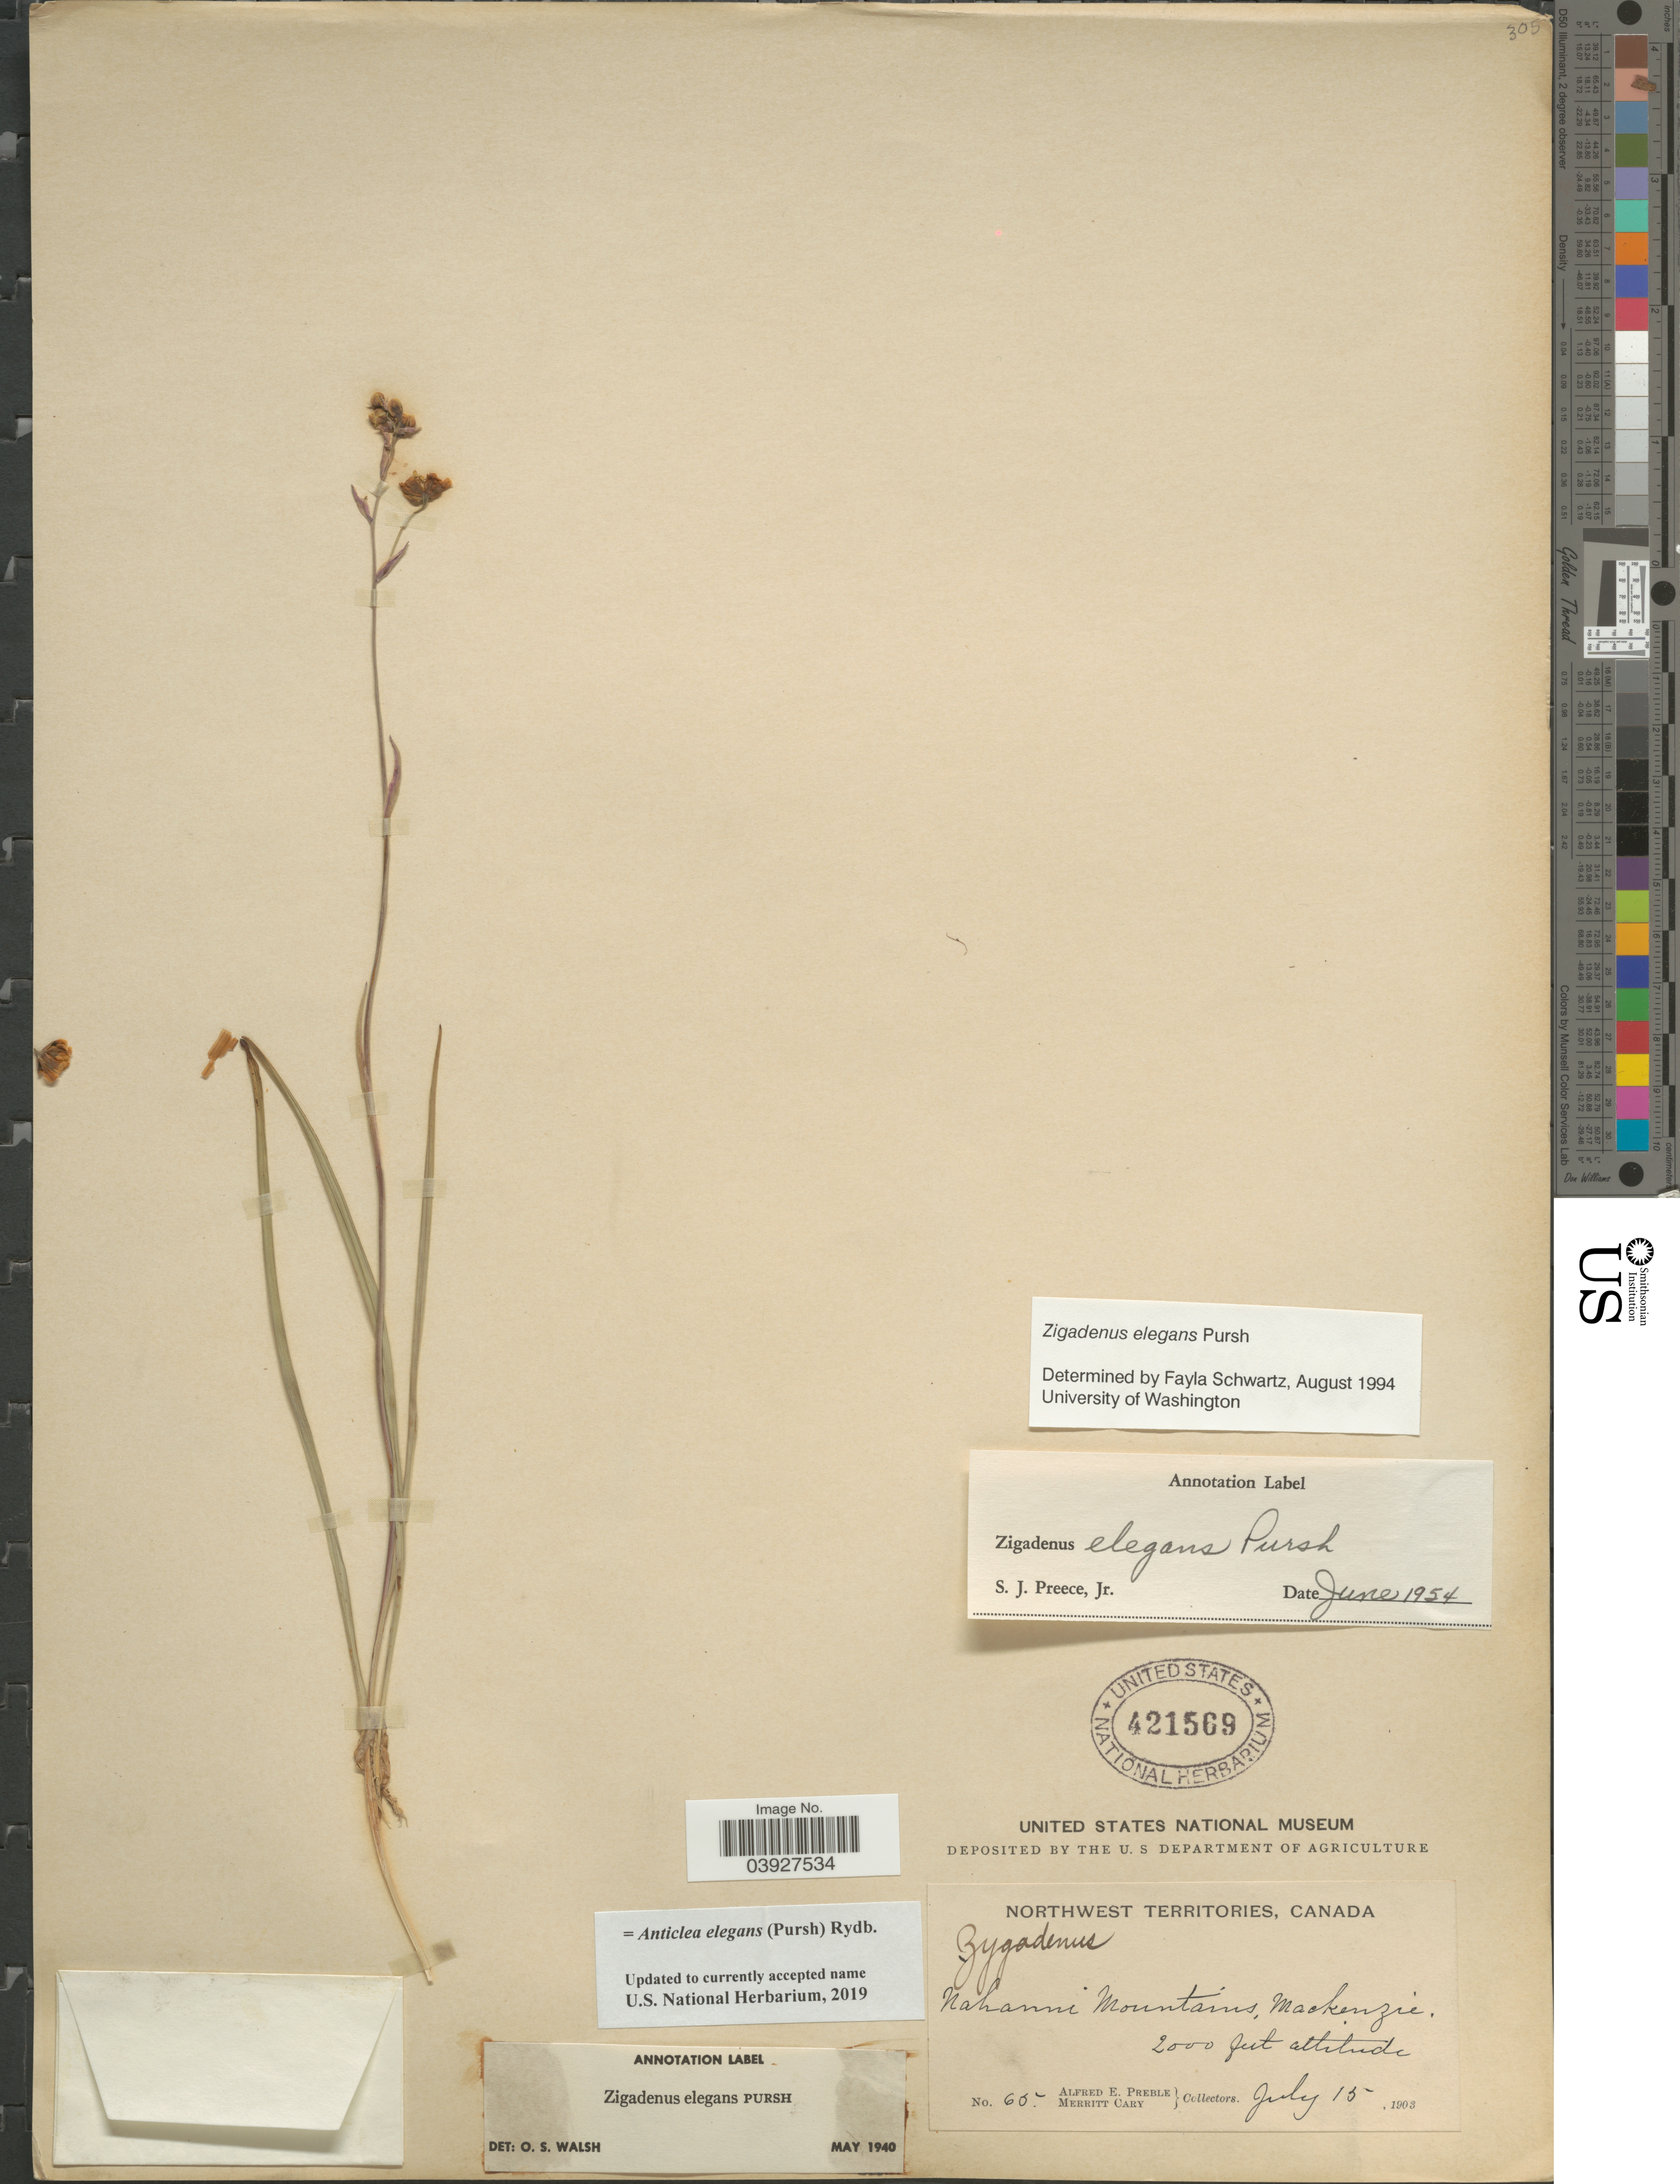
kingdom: Plantae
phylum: Tracheophyta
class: Liliopsida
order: Liliales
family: Melanthiaceae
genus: Anticlea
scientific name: Anticlea elegans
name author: (Pursh) Rydb.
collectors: A. Preble & M. Cary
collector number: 65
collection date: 1903-07-15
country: Canada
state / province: Northwest Territories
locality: Nahanni Mountains, Mackenzie.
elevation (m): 610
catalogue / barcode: US 421569